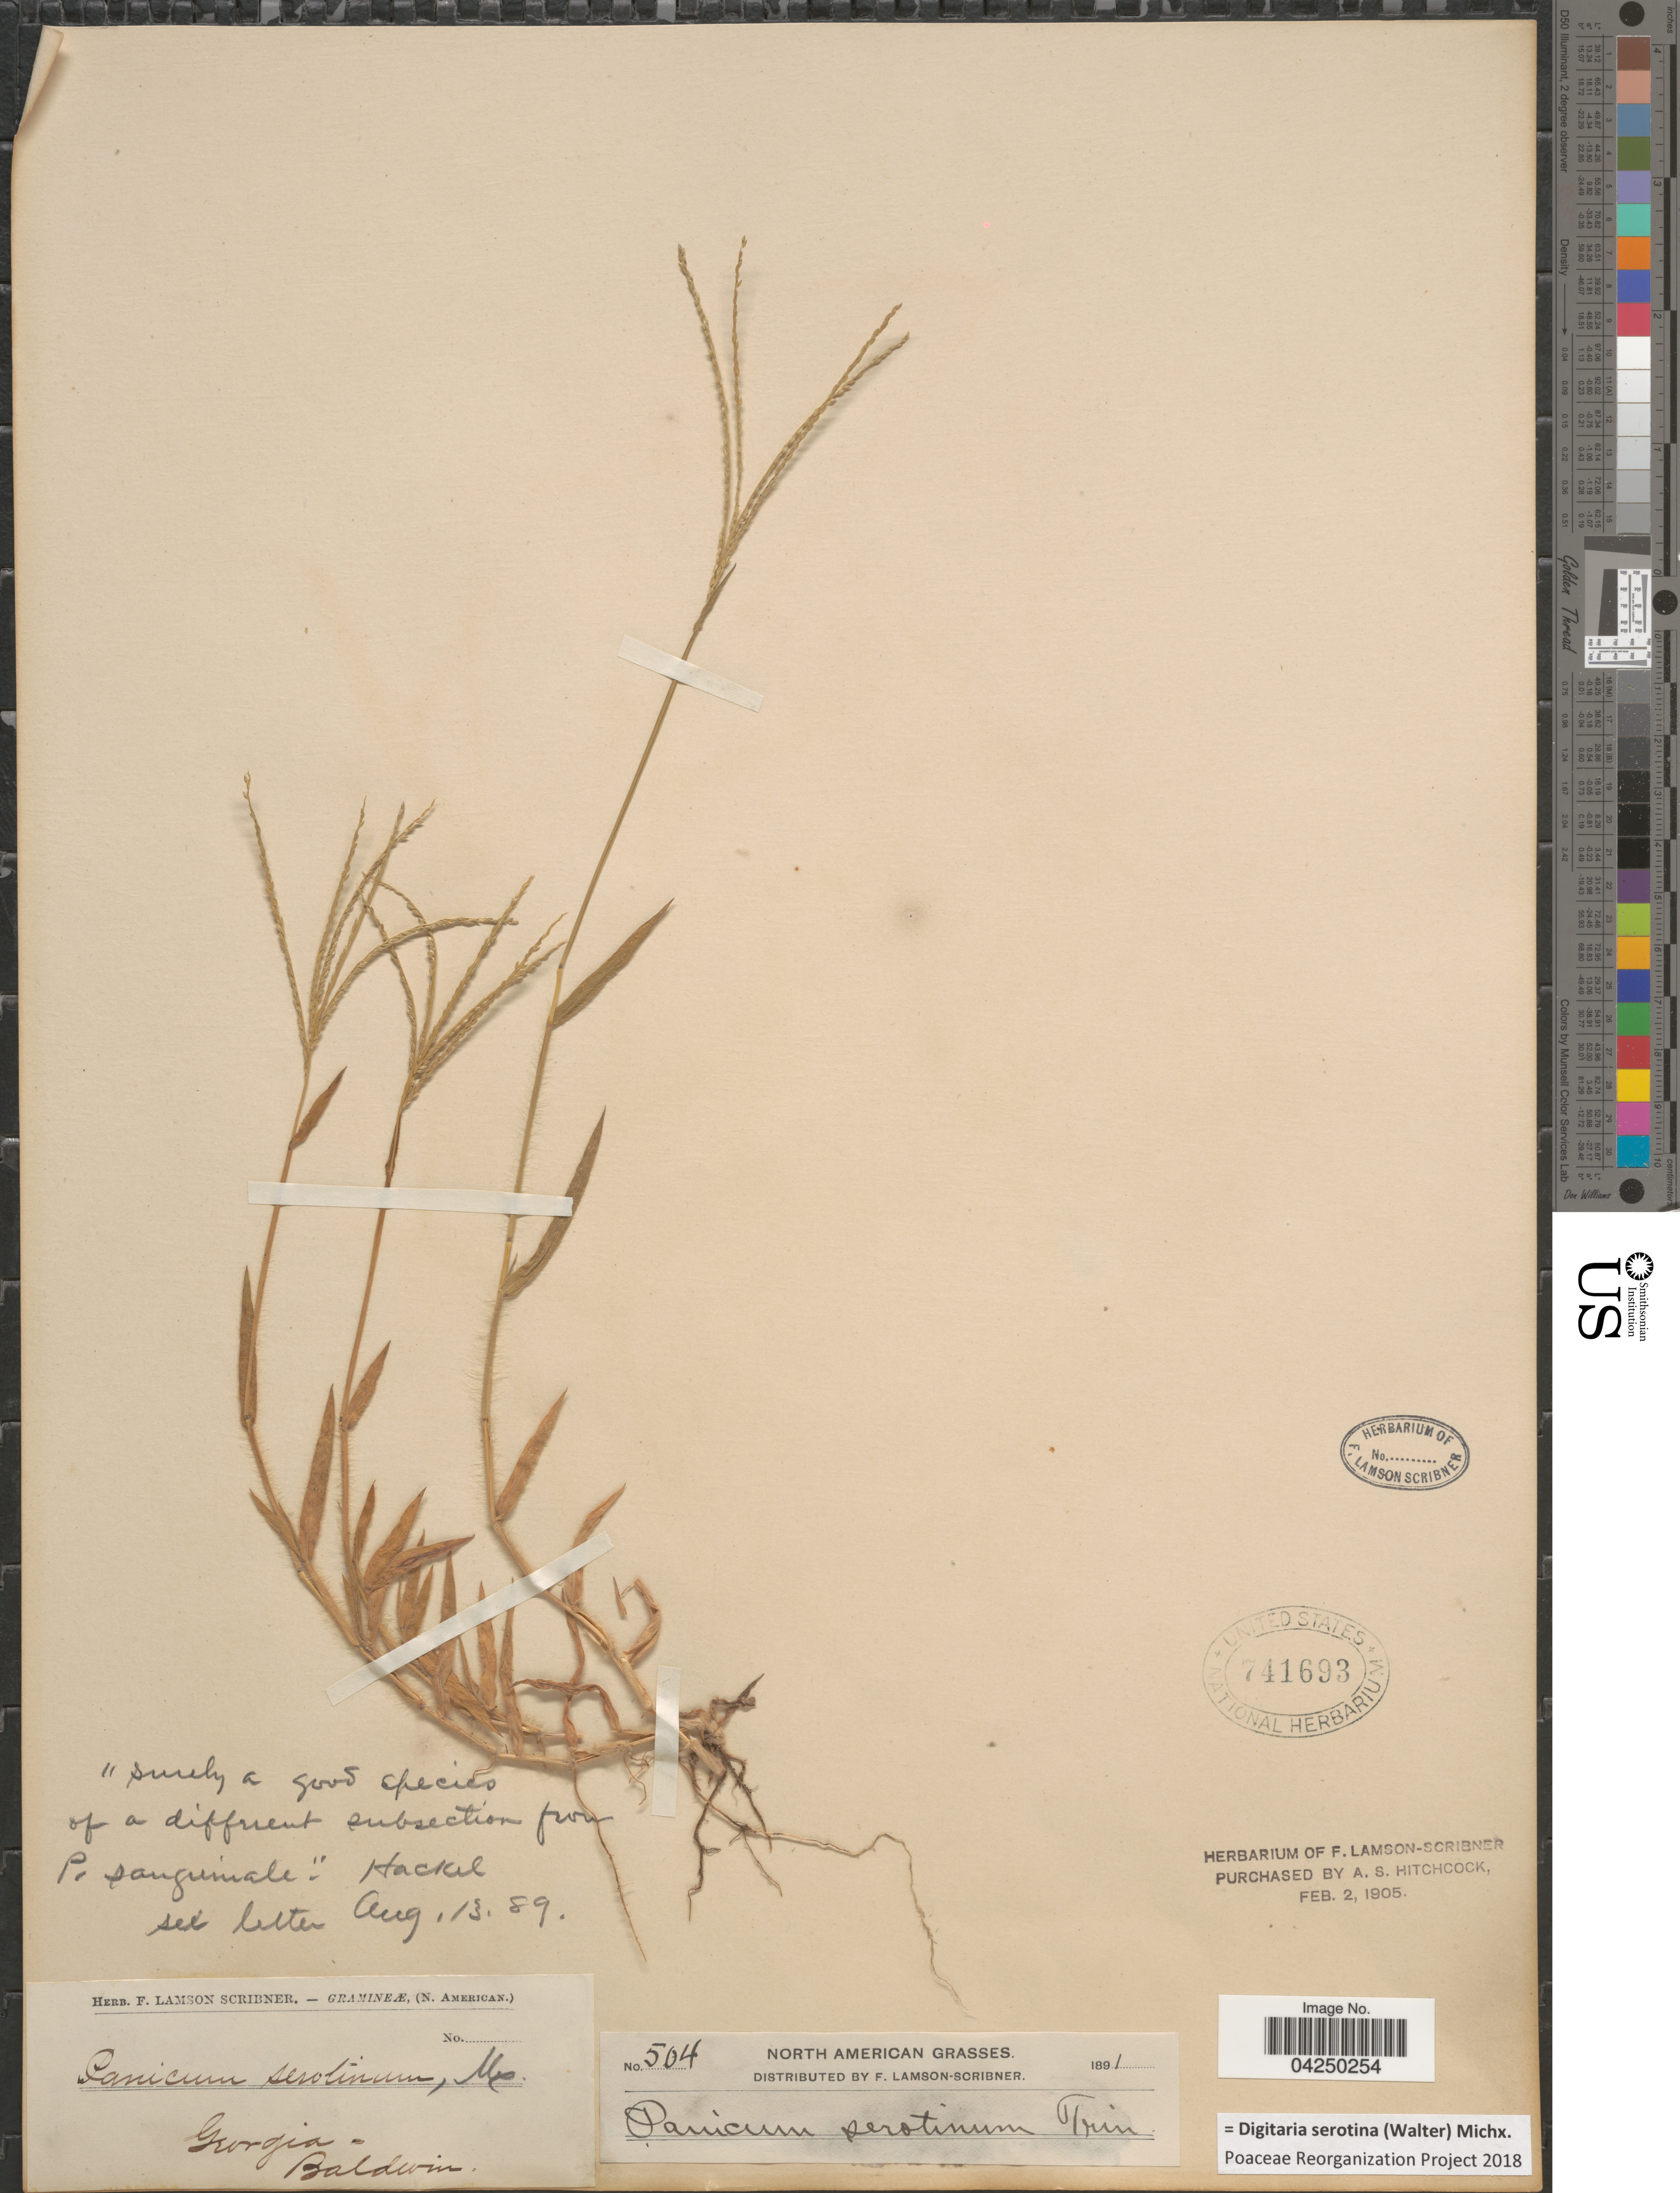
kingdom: Plantae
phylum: Tracheophyta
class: Liliopsida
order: Poales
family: Poaceae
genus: Digitaria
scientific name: Digitaria serotina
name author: (Walter) Michx.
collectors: -. Baldwin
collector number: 504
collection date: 1891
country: United States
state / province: Georgia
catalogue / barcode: US 741693